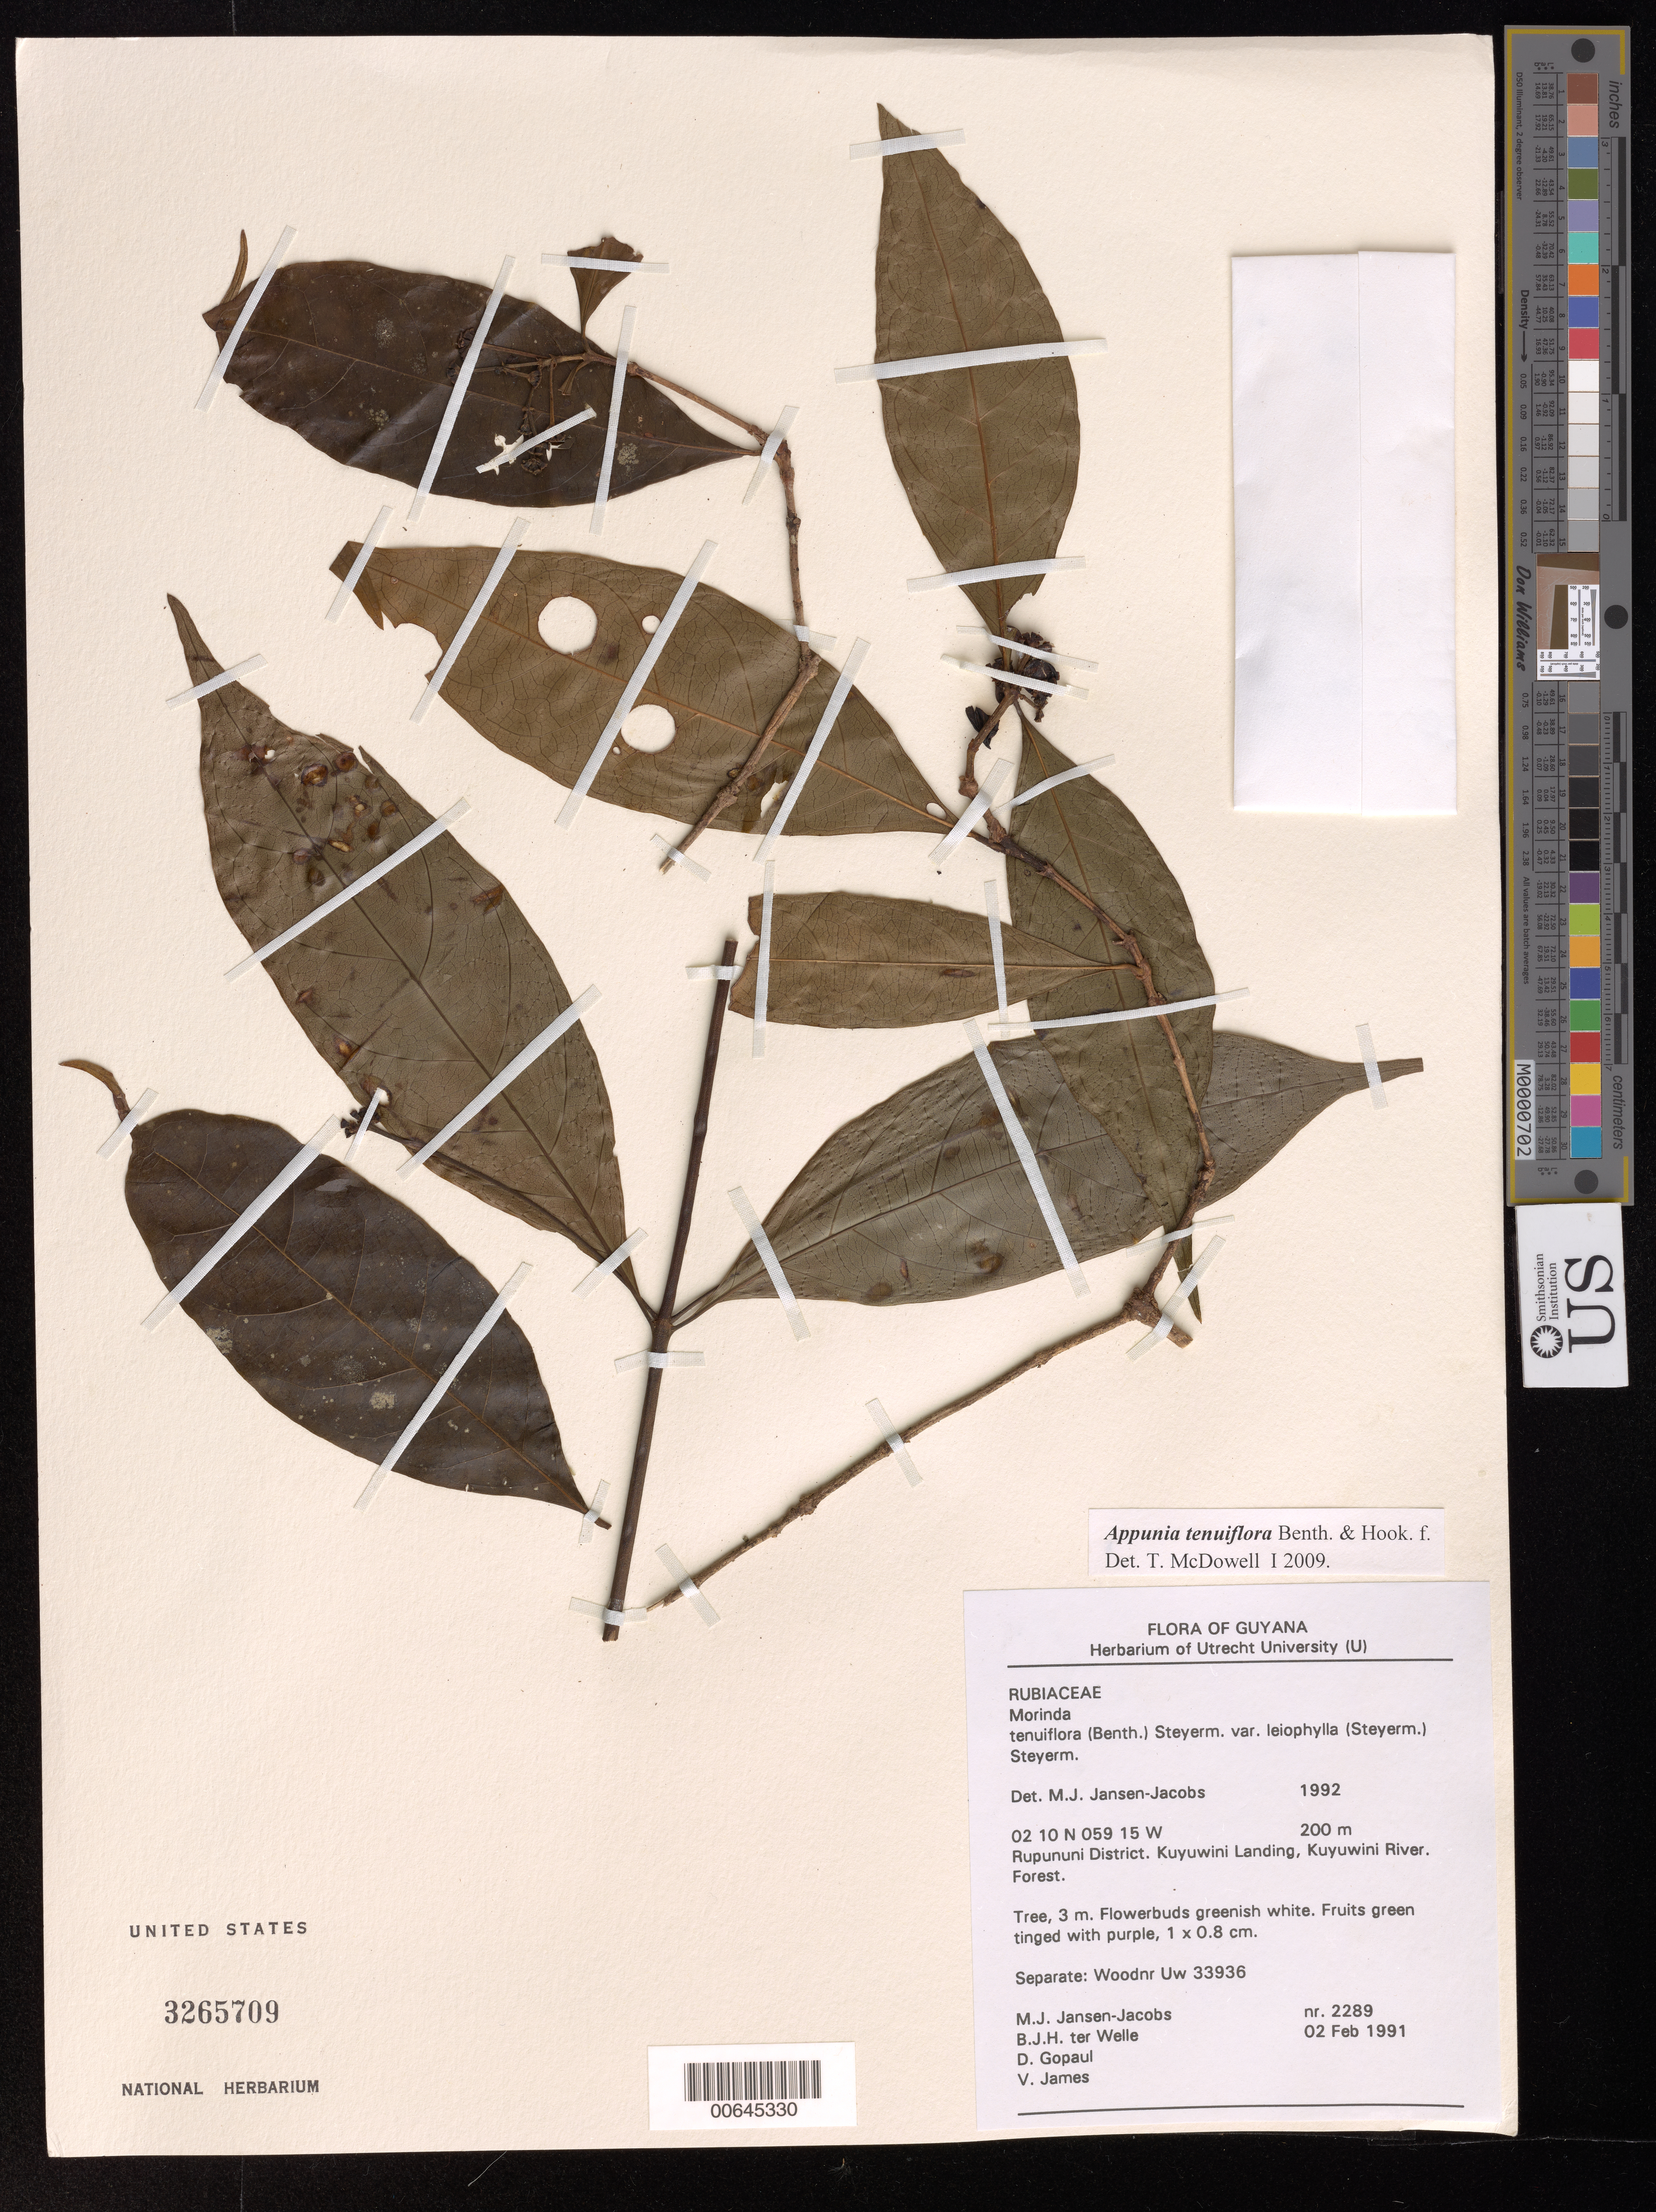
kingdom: Plantae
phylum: Tracheophyta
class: Magnoliopsida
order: Gentianales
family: Rubiaceae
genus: Appunia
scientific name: Appunia tenuiflora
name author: (Benth.) Hook. f. ex B.D. Jacks.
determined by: McDowell, T.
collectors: M. J. Jansen-Jacobs, B. Welle, D. Gopaul & V. James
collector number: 2289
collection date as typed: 2-Feb-91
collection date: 1991-02-02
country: Guyana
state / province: U. Takutu-U. Essequibo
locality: Kuyuwini Landing, Kuyuwini River, Rupununi District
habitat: Forest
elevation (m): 200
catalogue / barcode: US 3265709